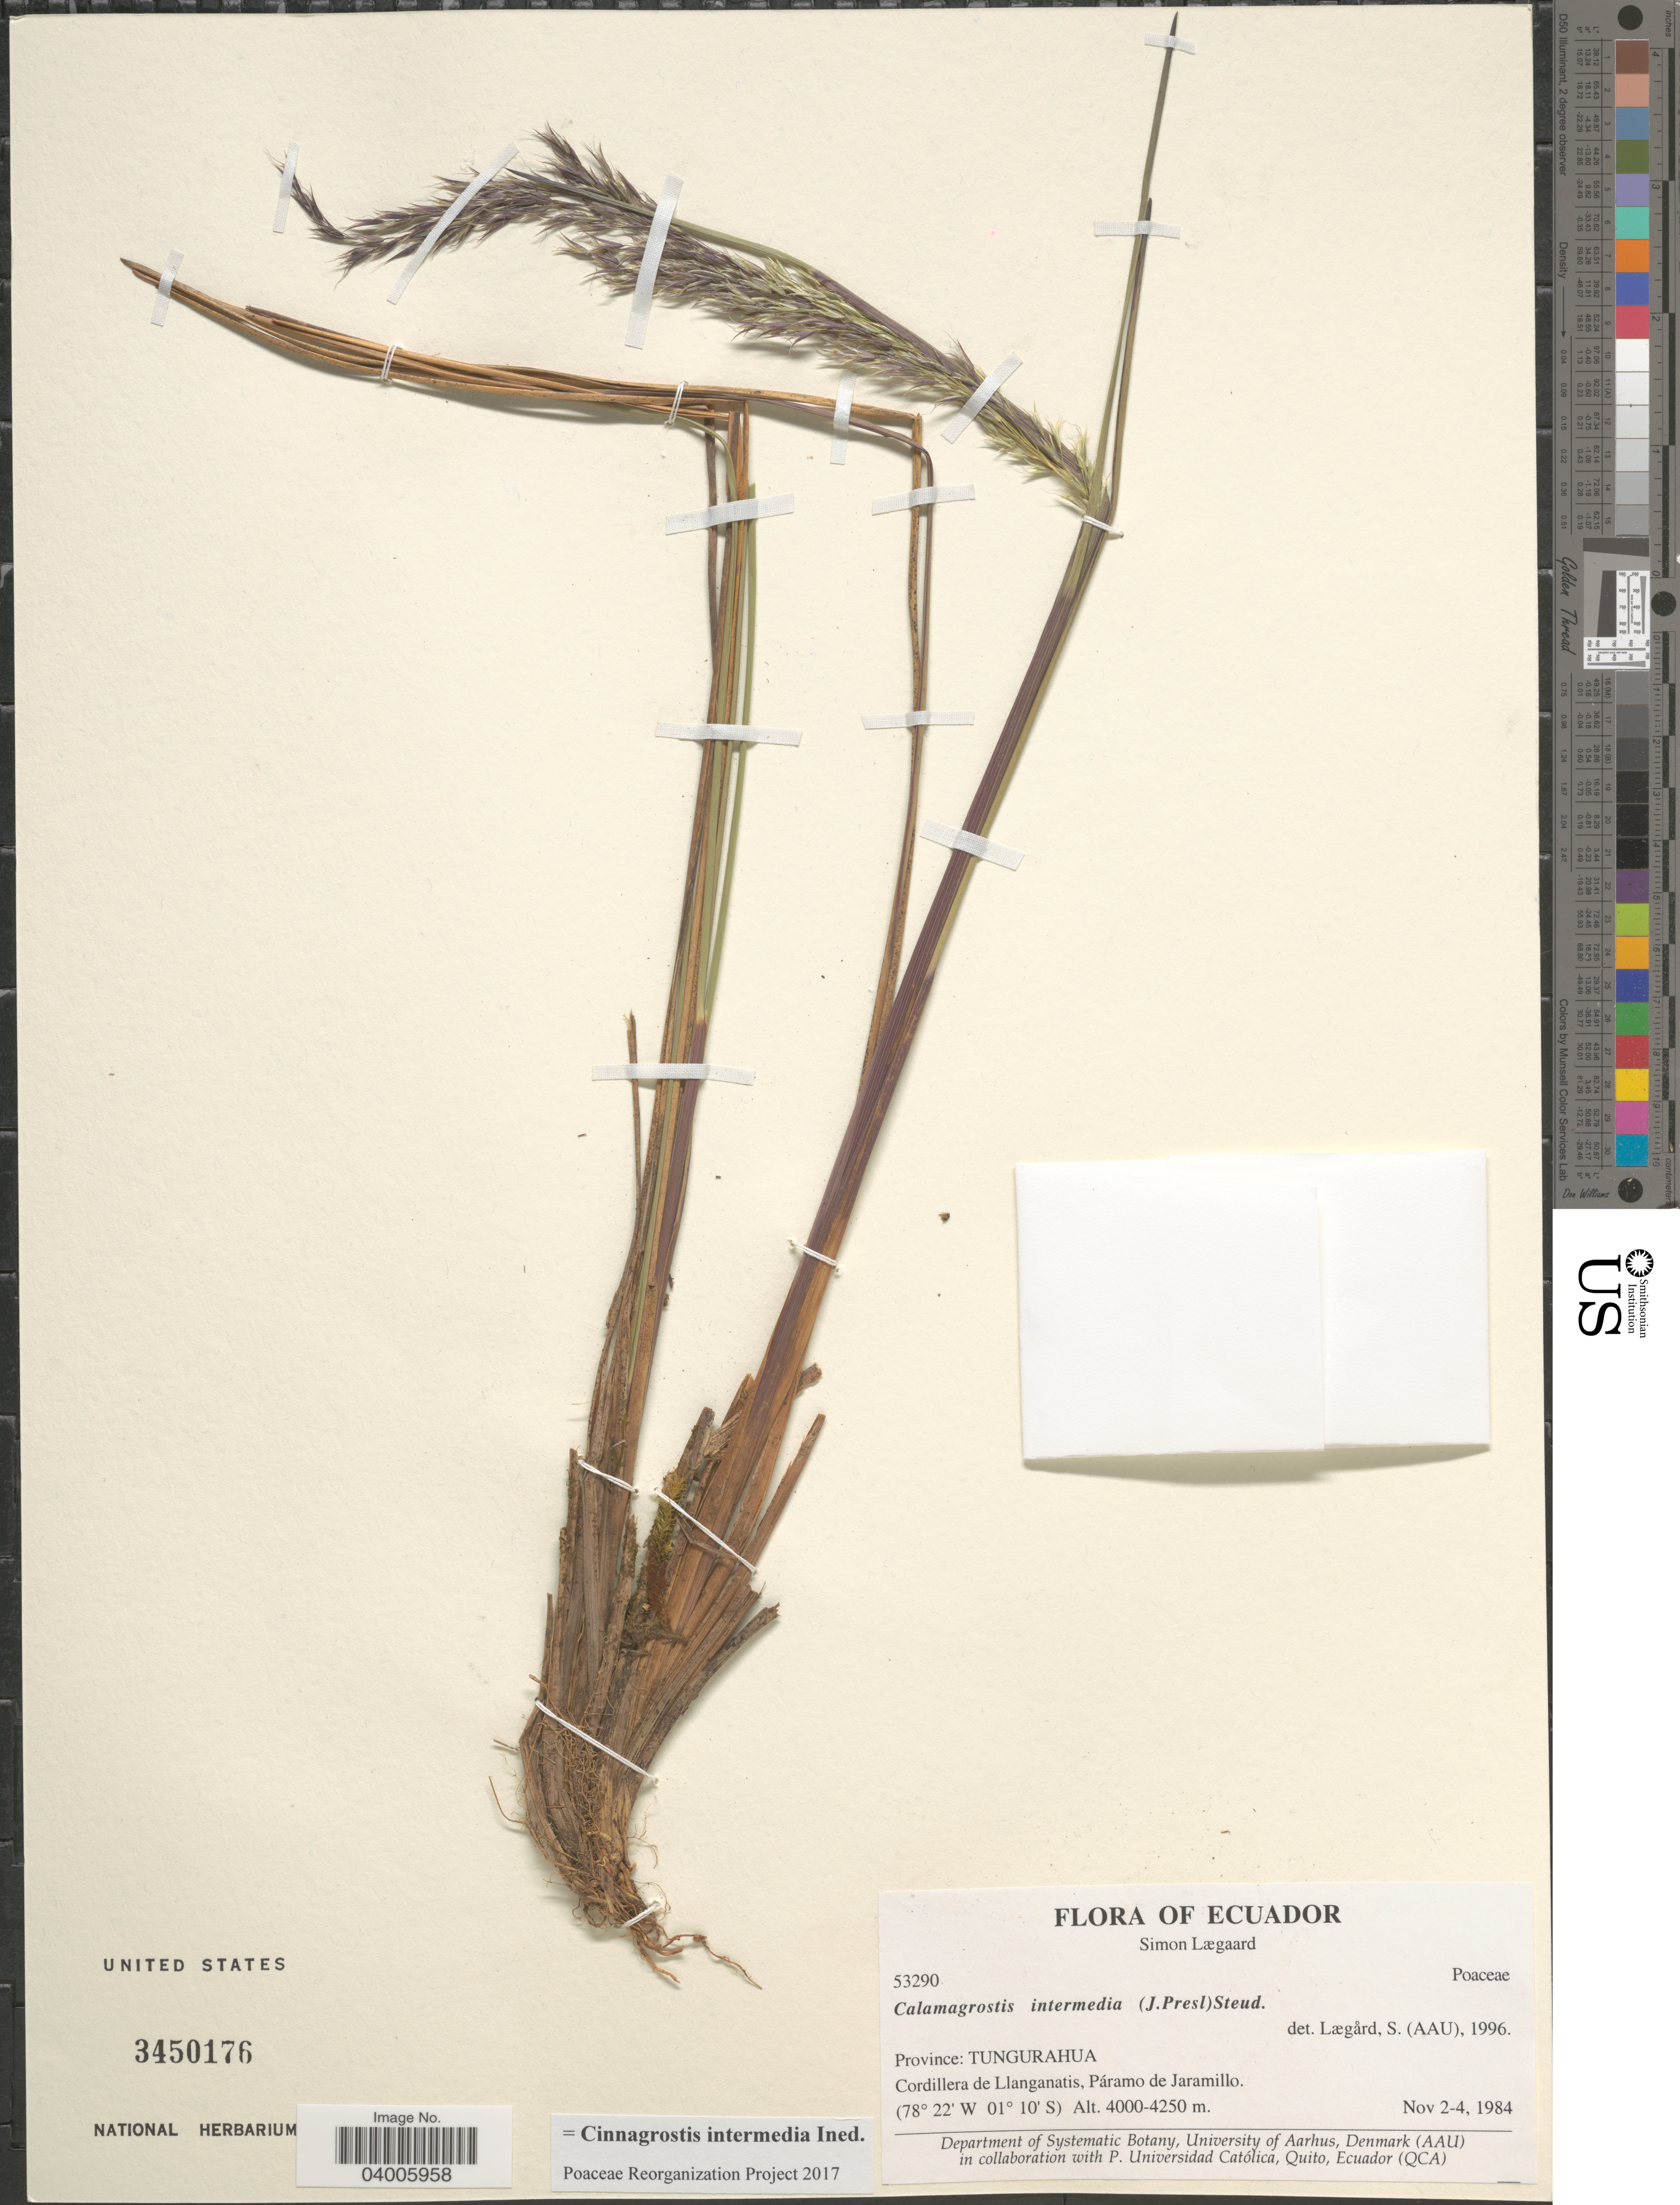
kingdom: Plantae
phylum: Tracheophyta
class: Liliopsida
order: Poales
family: Poaceae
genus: Cinnagrostis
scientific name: Cinnagrostis intermedia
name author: (J. Presl) P.M. Peterson et al.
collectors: S. Lægaard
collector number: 53290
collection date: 1984-11-02/1984-11-04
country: Ecuador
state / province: Tungurahua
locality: Cordillera de Llanganatis, Páramo de Jaramillo.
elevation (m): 4000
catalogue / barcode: US 3450176